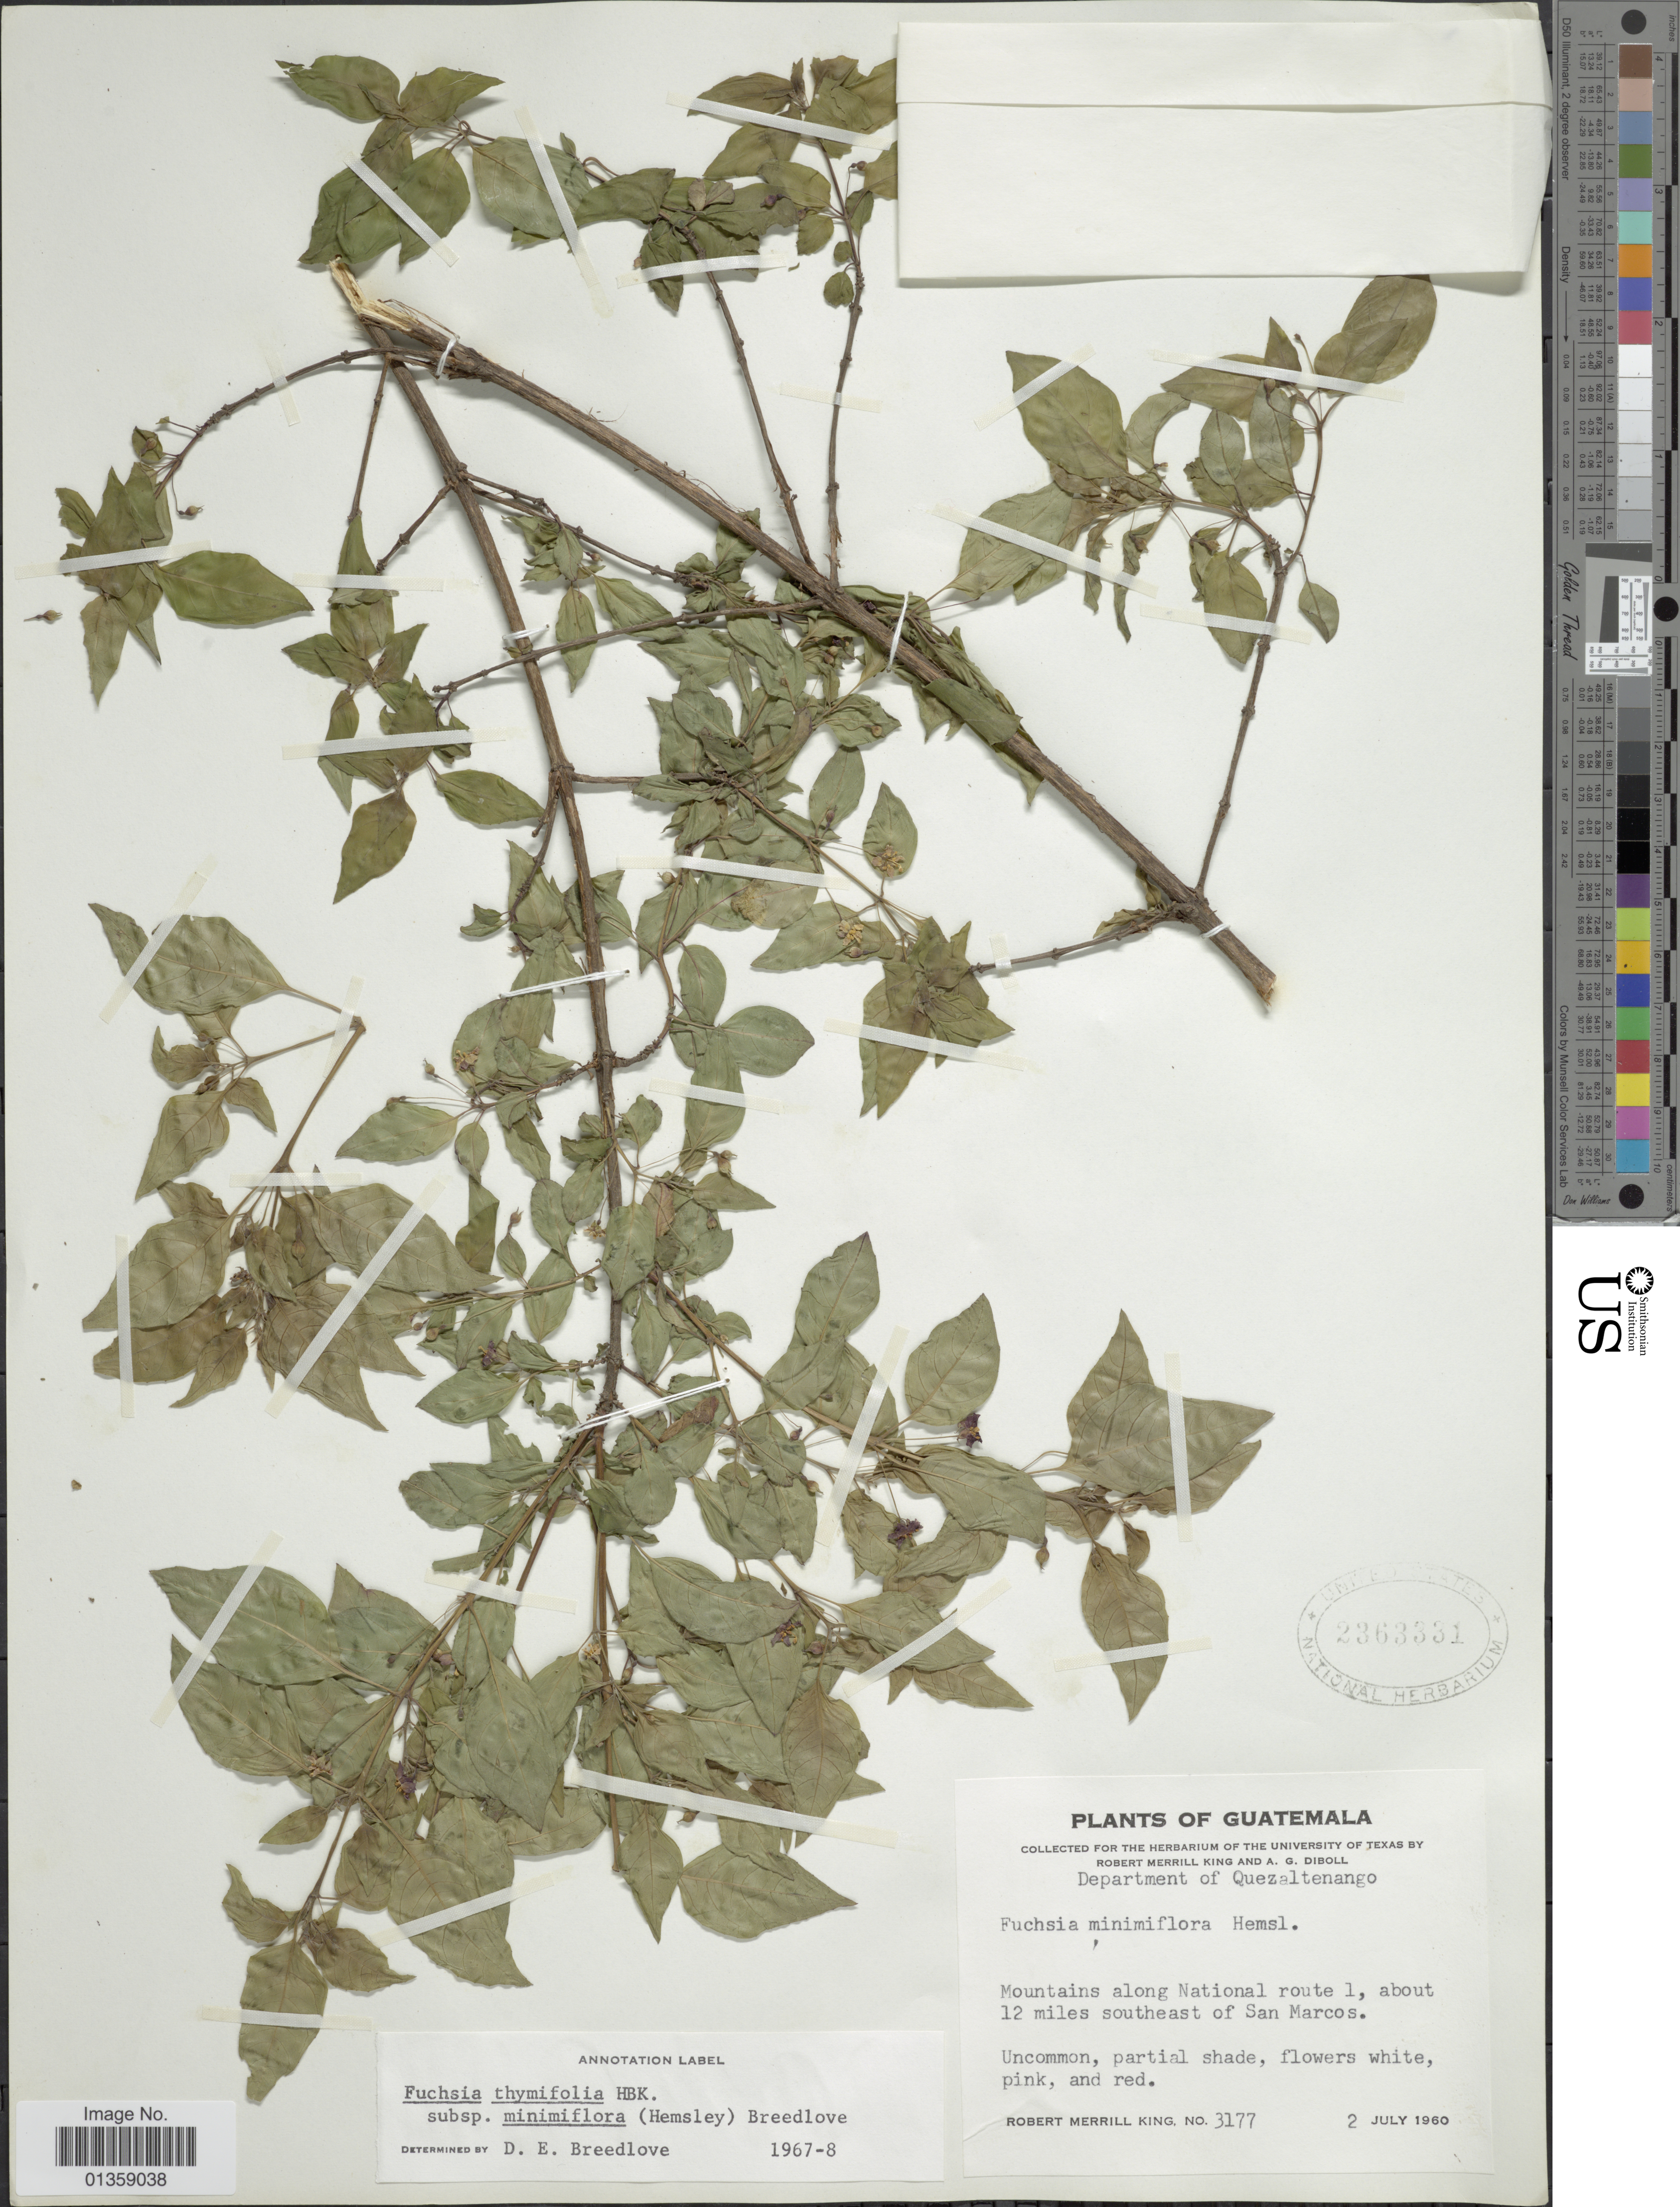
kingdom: Plantae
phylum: Tracheophyta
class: Magnoliopsida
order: Myrtales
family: Onagraceae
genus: Fuchsia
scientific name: Fuchsia thymifolia subsp. minimiflora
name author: (Hemsl.) Breedlove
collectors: R. M. King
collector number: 3177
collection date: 1960-07-02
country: Guatemala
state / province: San Marcos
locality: Mountains along National route 1, about 12 miles southeast of San Marcos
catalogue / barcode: US 2363331